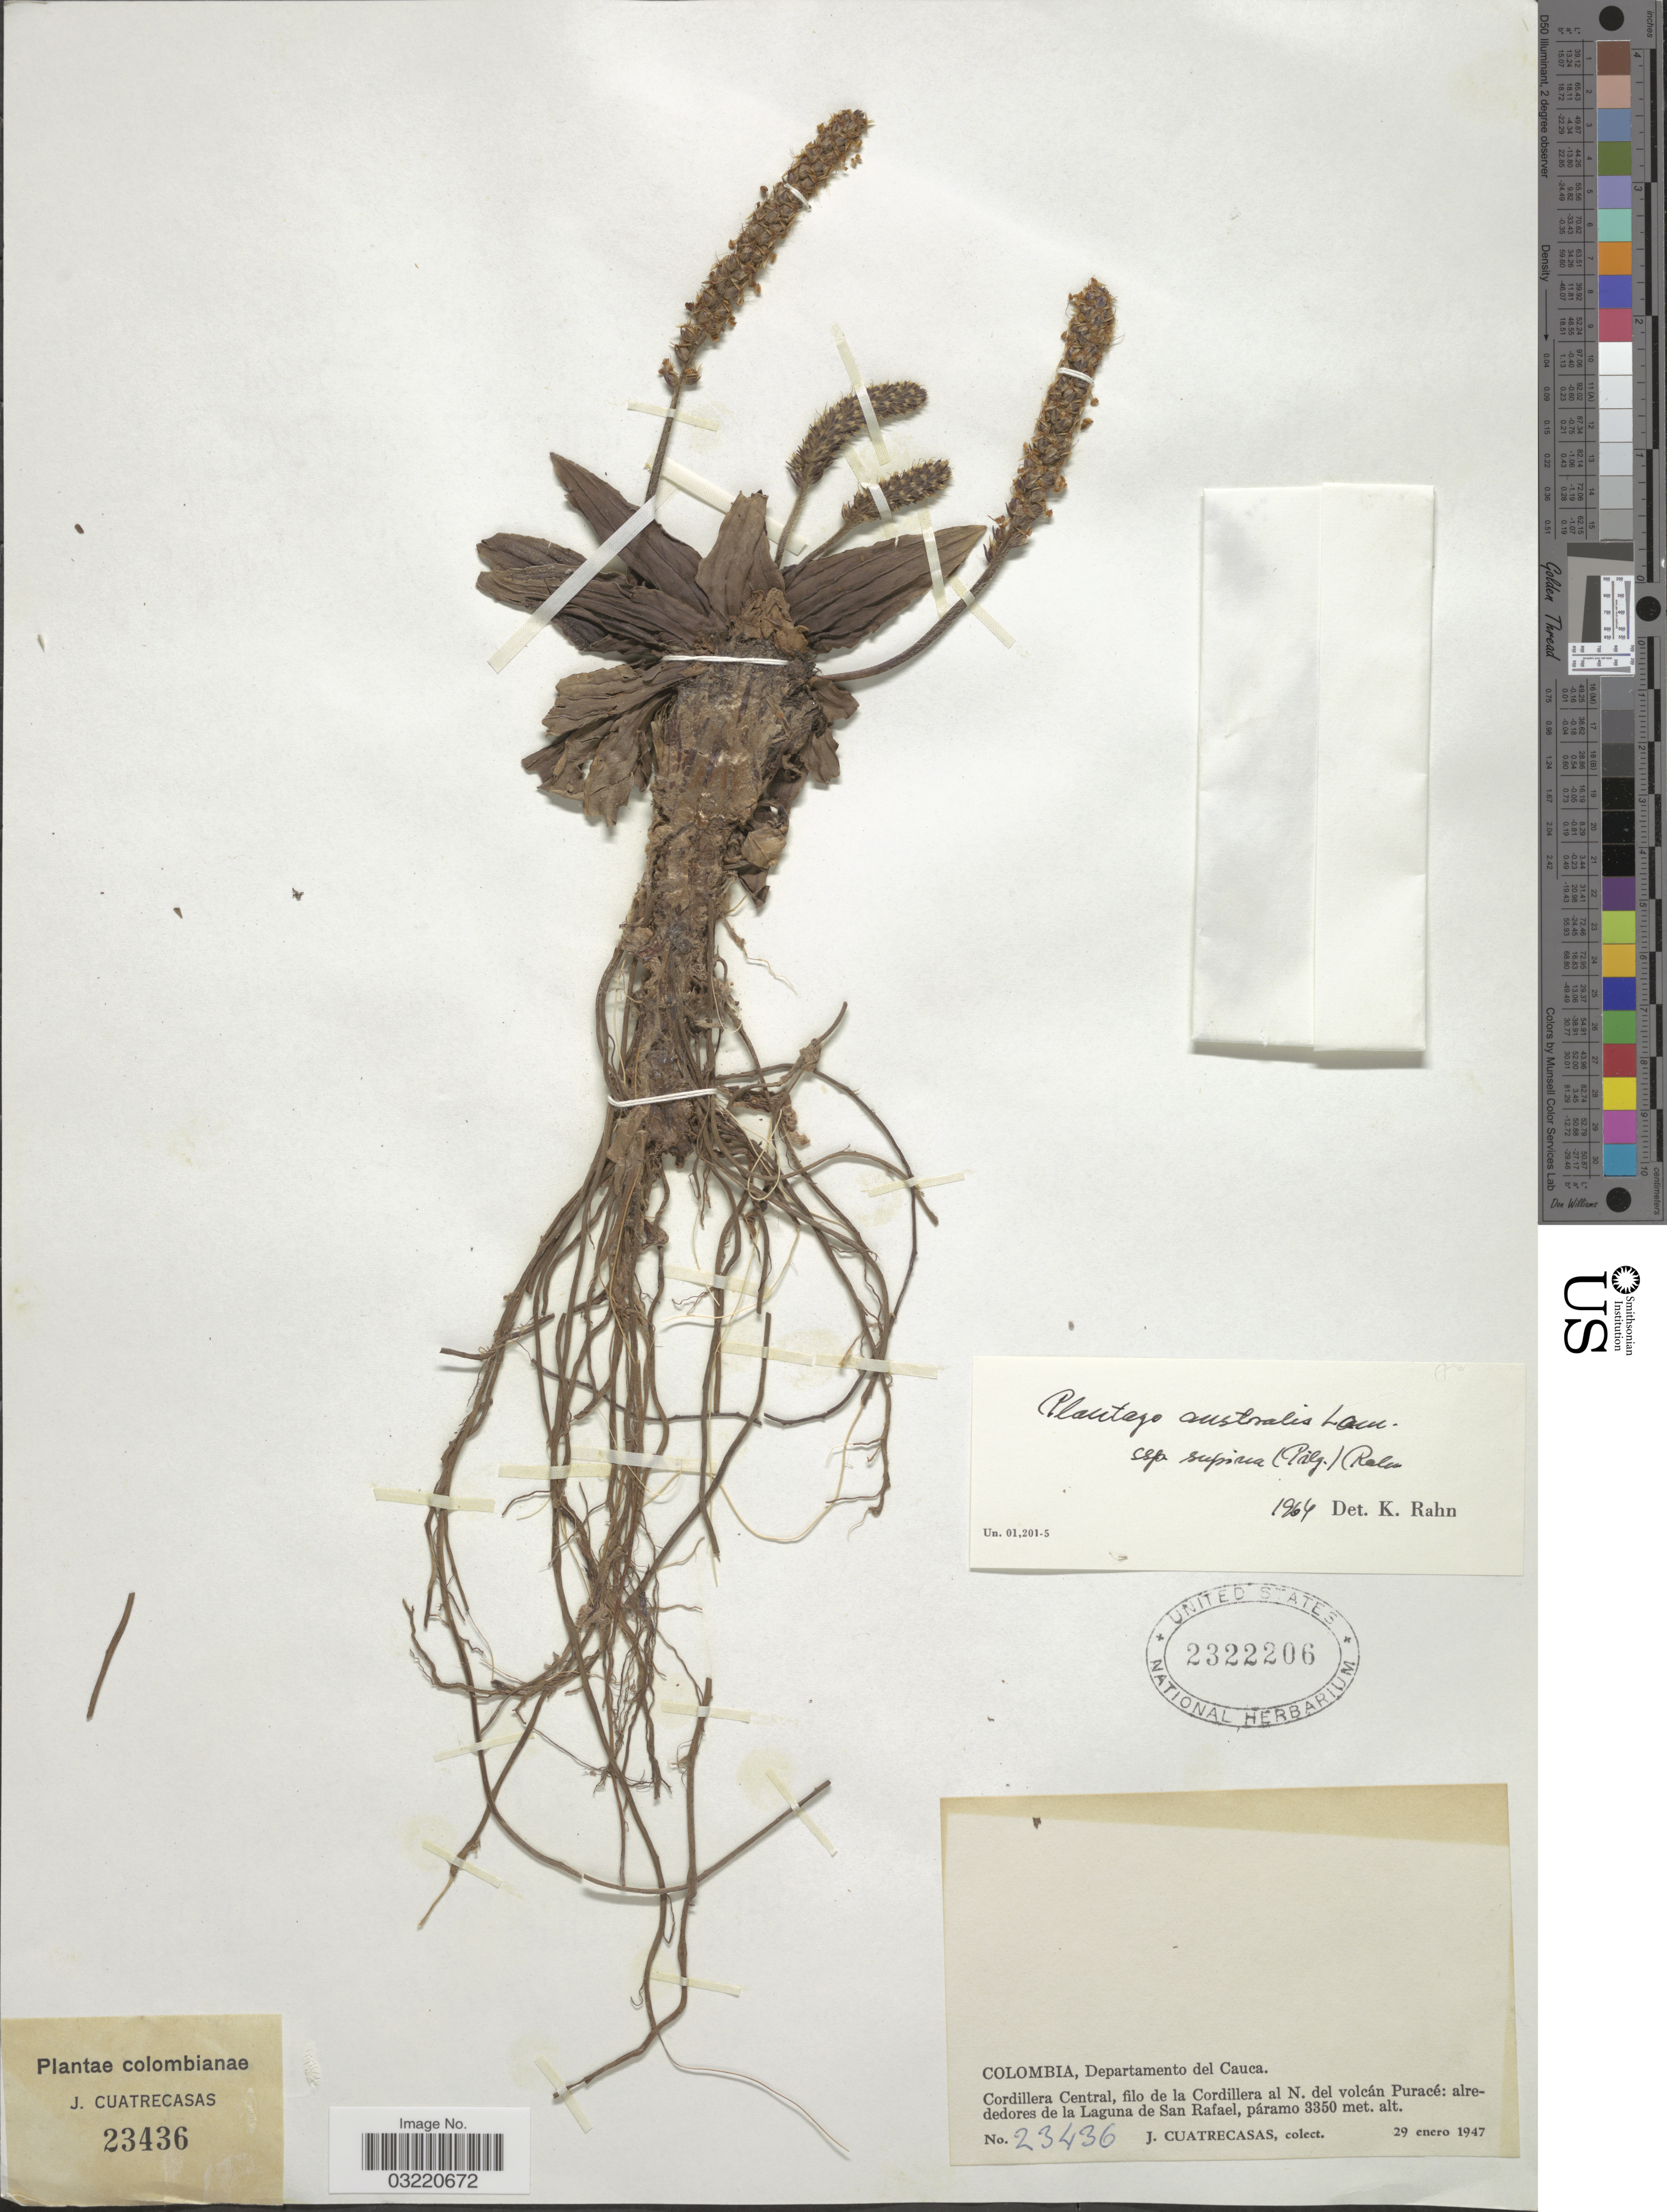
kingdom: Plantae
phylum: Tracheophyta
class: Magnoliopsida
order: Lamiales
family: Plantaginaceae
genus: Plantago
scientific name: Plantago australis subsp. supina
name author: (Pilg.) Rahn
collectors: J. Cuatrecasas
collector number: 23436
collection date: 1947-01-29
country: Colombia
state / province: Valle del Cauca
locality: Departamento del Cauca. Cordillera Central, filo de la Cordillera al N. del volcán Puracé: alrededores de la Laguna de San Rafael.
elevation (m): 3350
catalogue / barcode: US 2322206